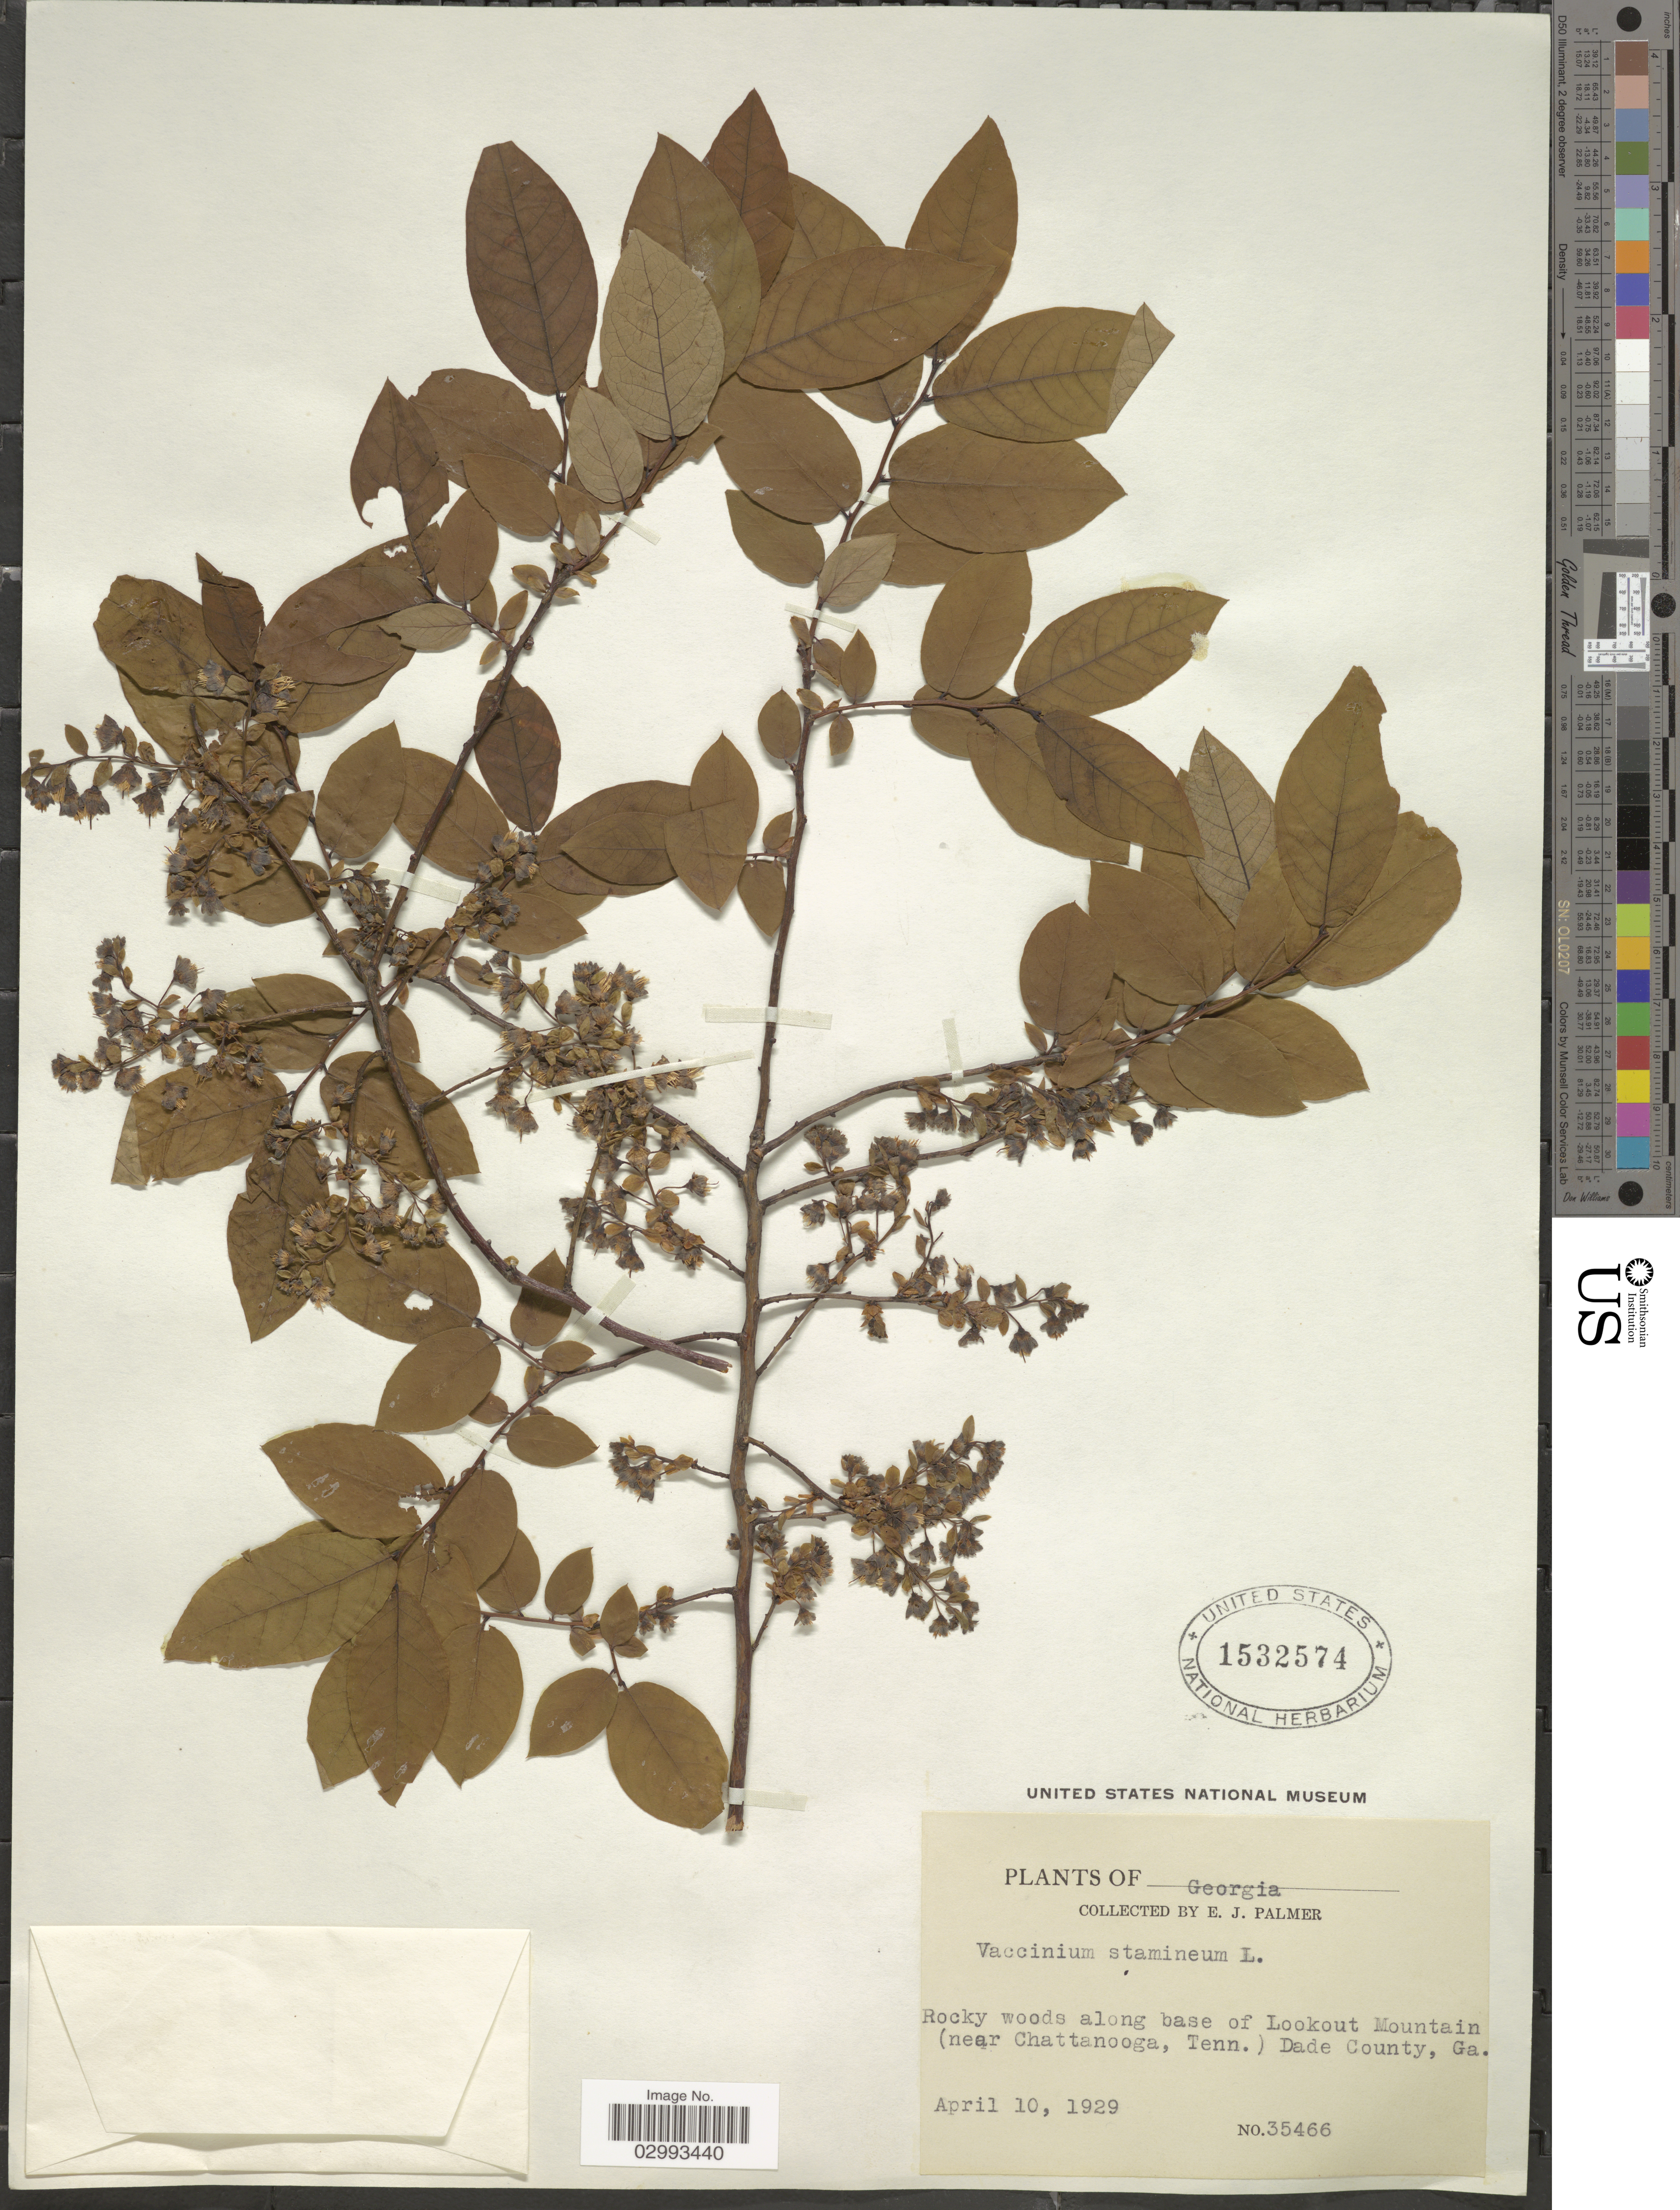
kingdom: Plantae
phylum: Tracheophyta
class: Magnoliopsida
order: Ericales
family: Ericaceae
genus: Polycodium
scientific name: Polycodium stamineum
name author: (L.) Greene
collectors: E. J. Palmer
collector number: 35466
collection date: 1929-04-10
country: United States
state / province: Georgia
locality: Rocky woods along base of Lookout Mountain (near Chattanooga, Tenn.) Dade County.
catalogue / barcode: US 1532574